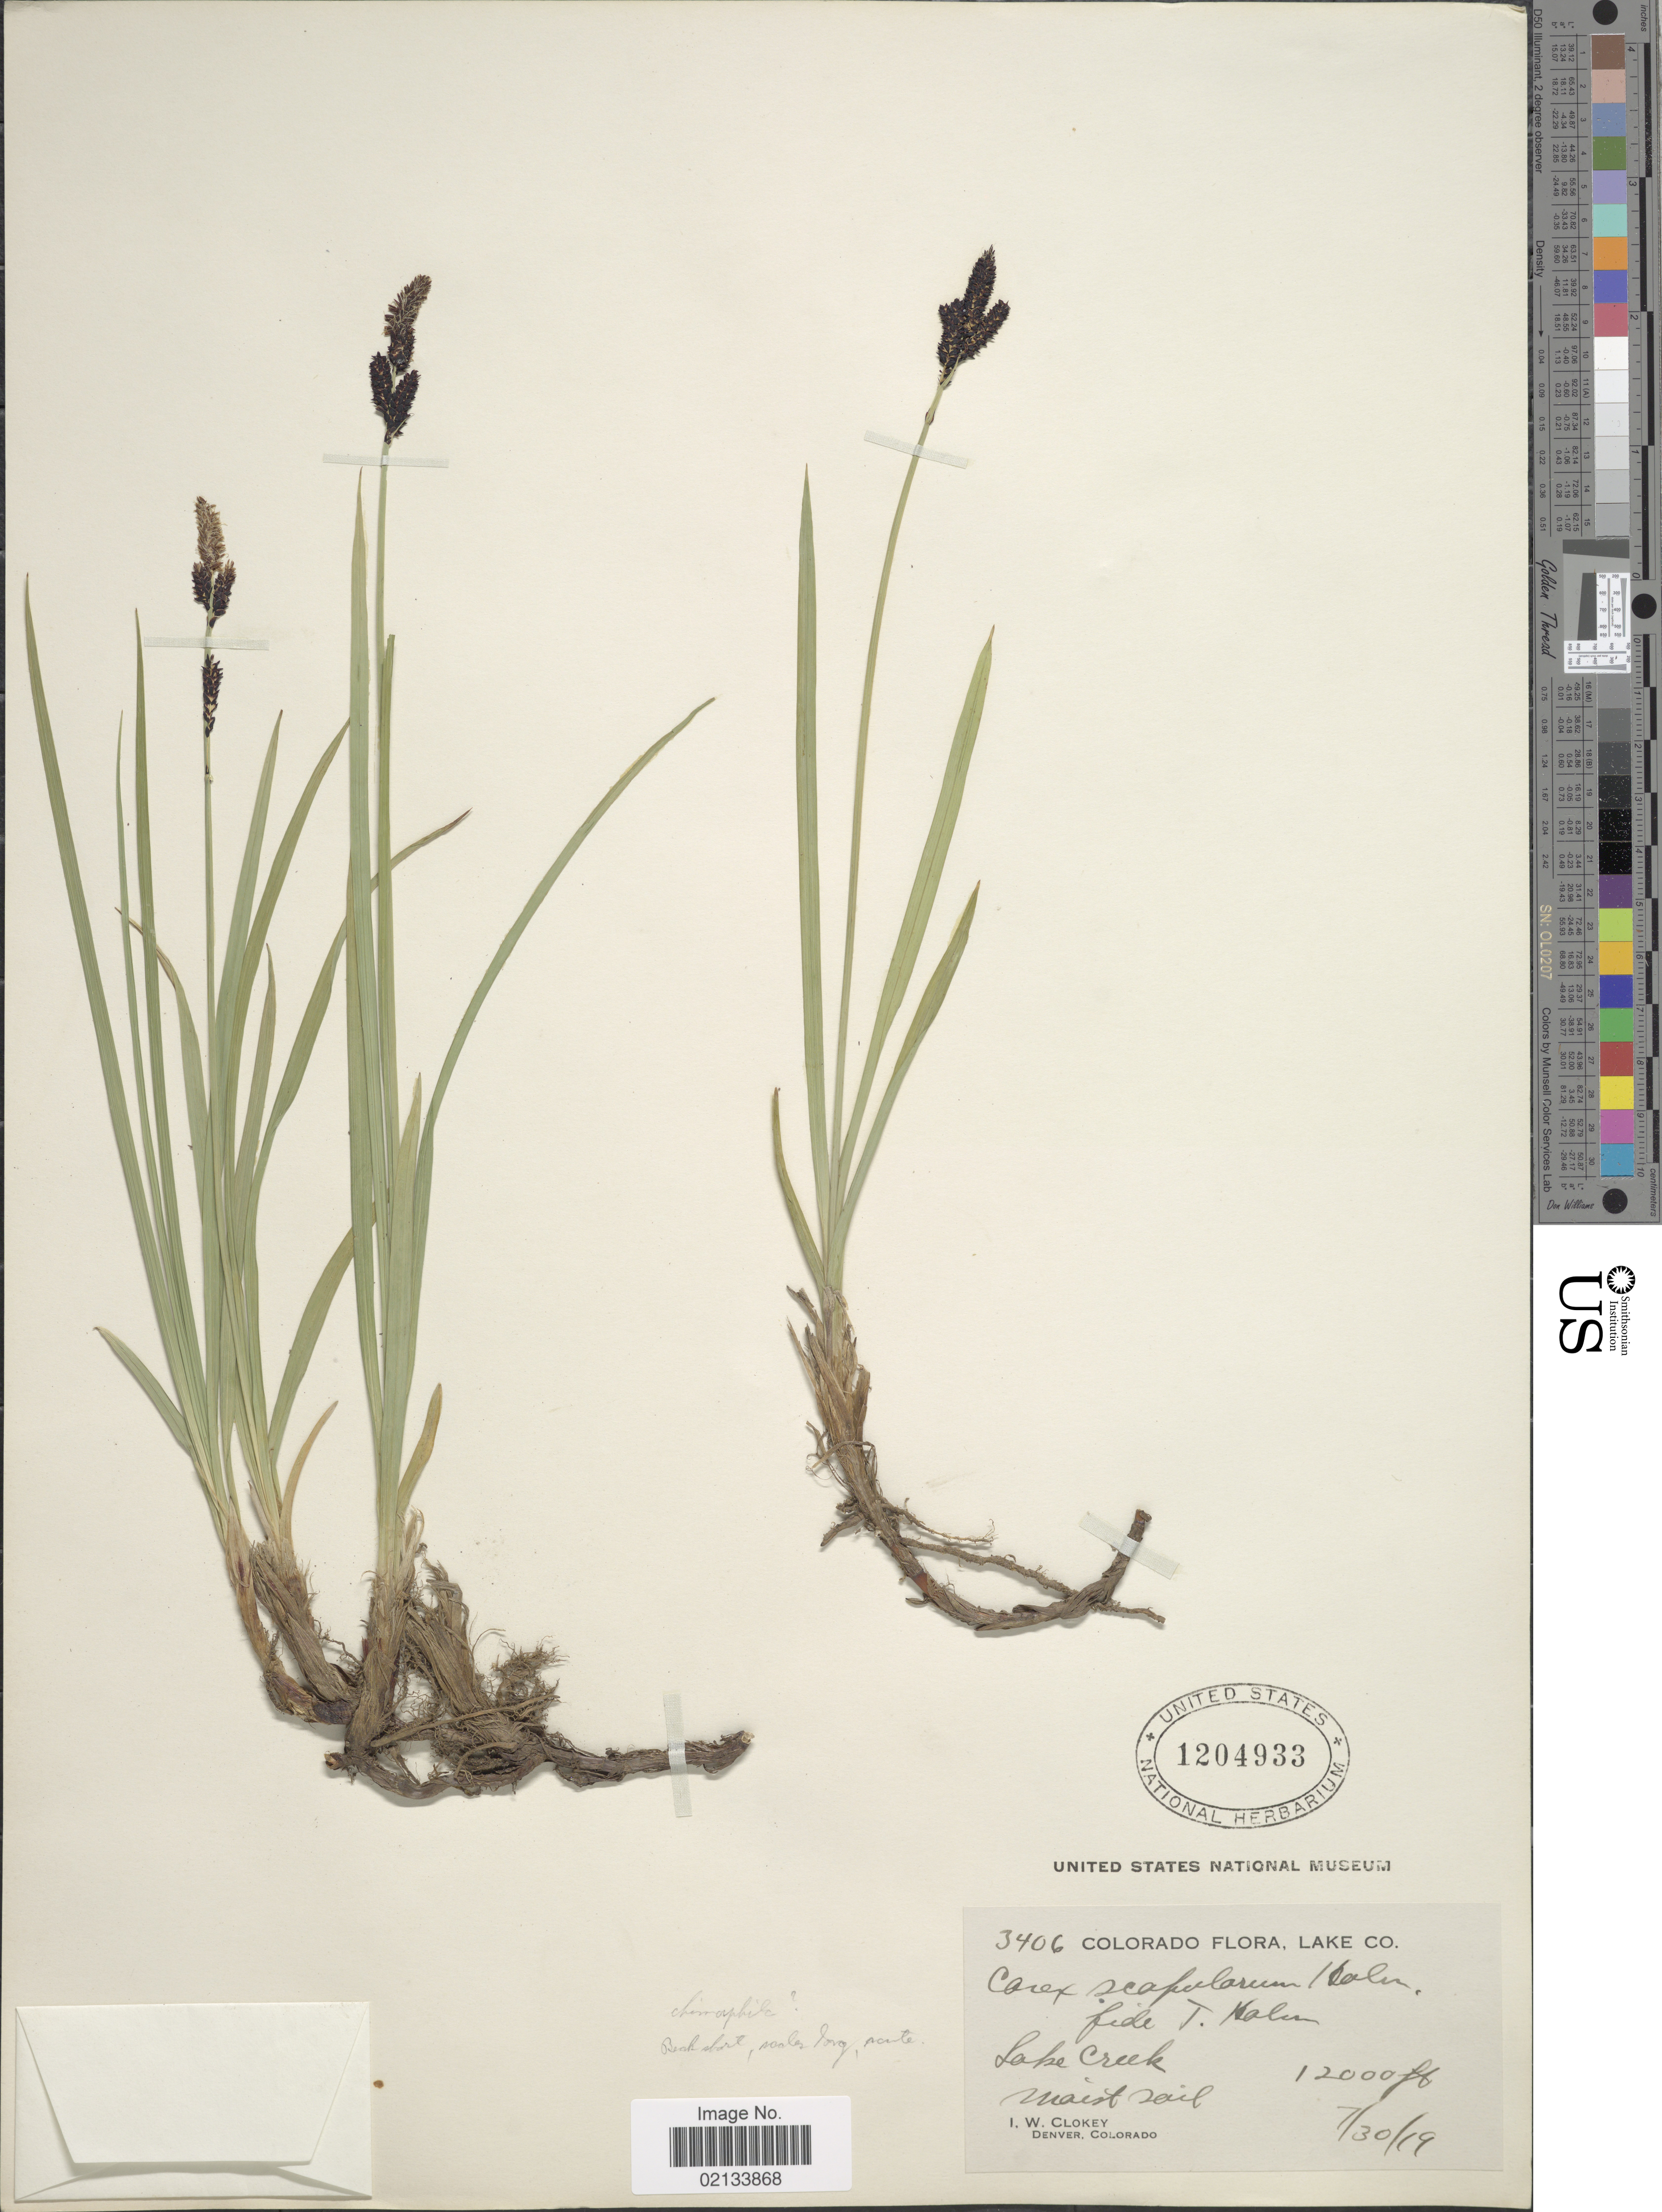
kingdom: Plantae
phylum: Tracheophyta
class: Liliopsida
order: Poales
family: Cyperaceae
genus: Carex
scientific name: Carex scopulorum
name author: Holm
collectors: I. W. Clokey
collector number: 3406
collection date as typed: Transcribed d/m/y: 30/7/19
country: United States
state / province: Colorado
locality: Lake Co., Lake Creek, moist soil.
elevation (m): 3658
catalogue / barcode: US 1204933